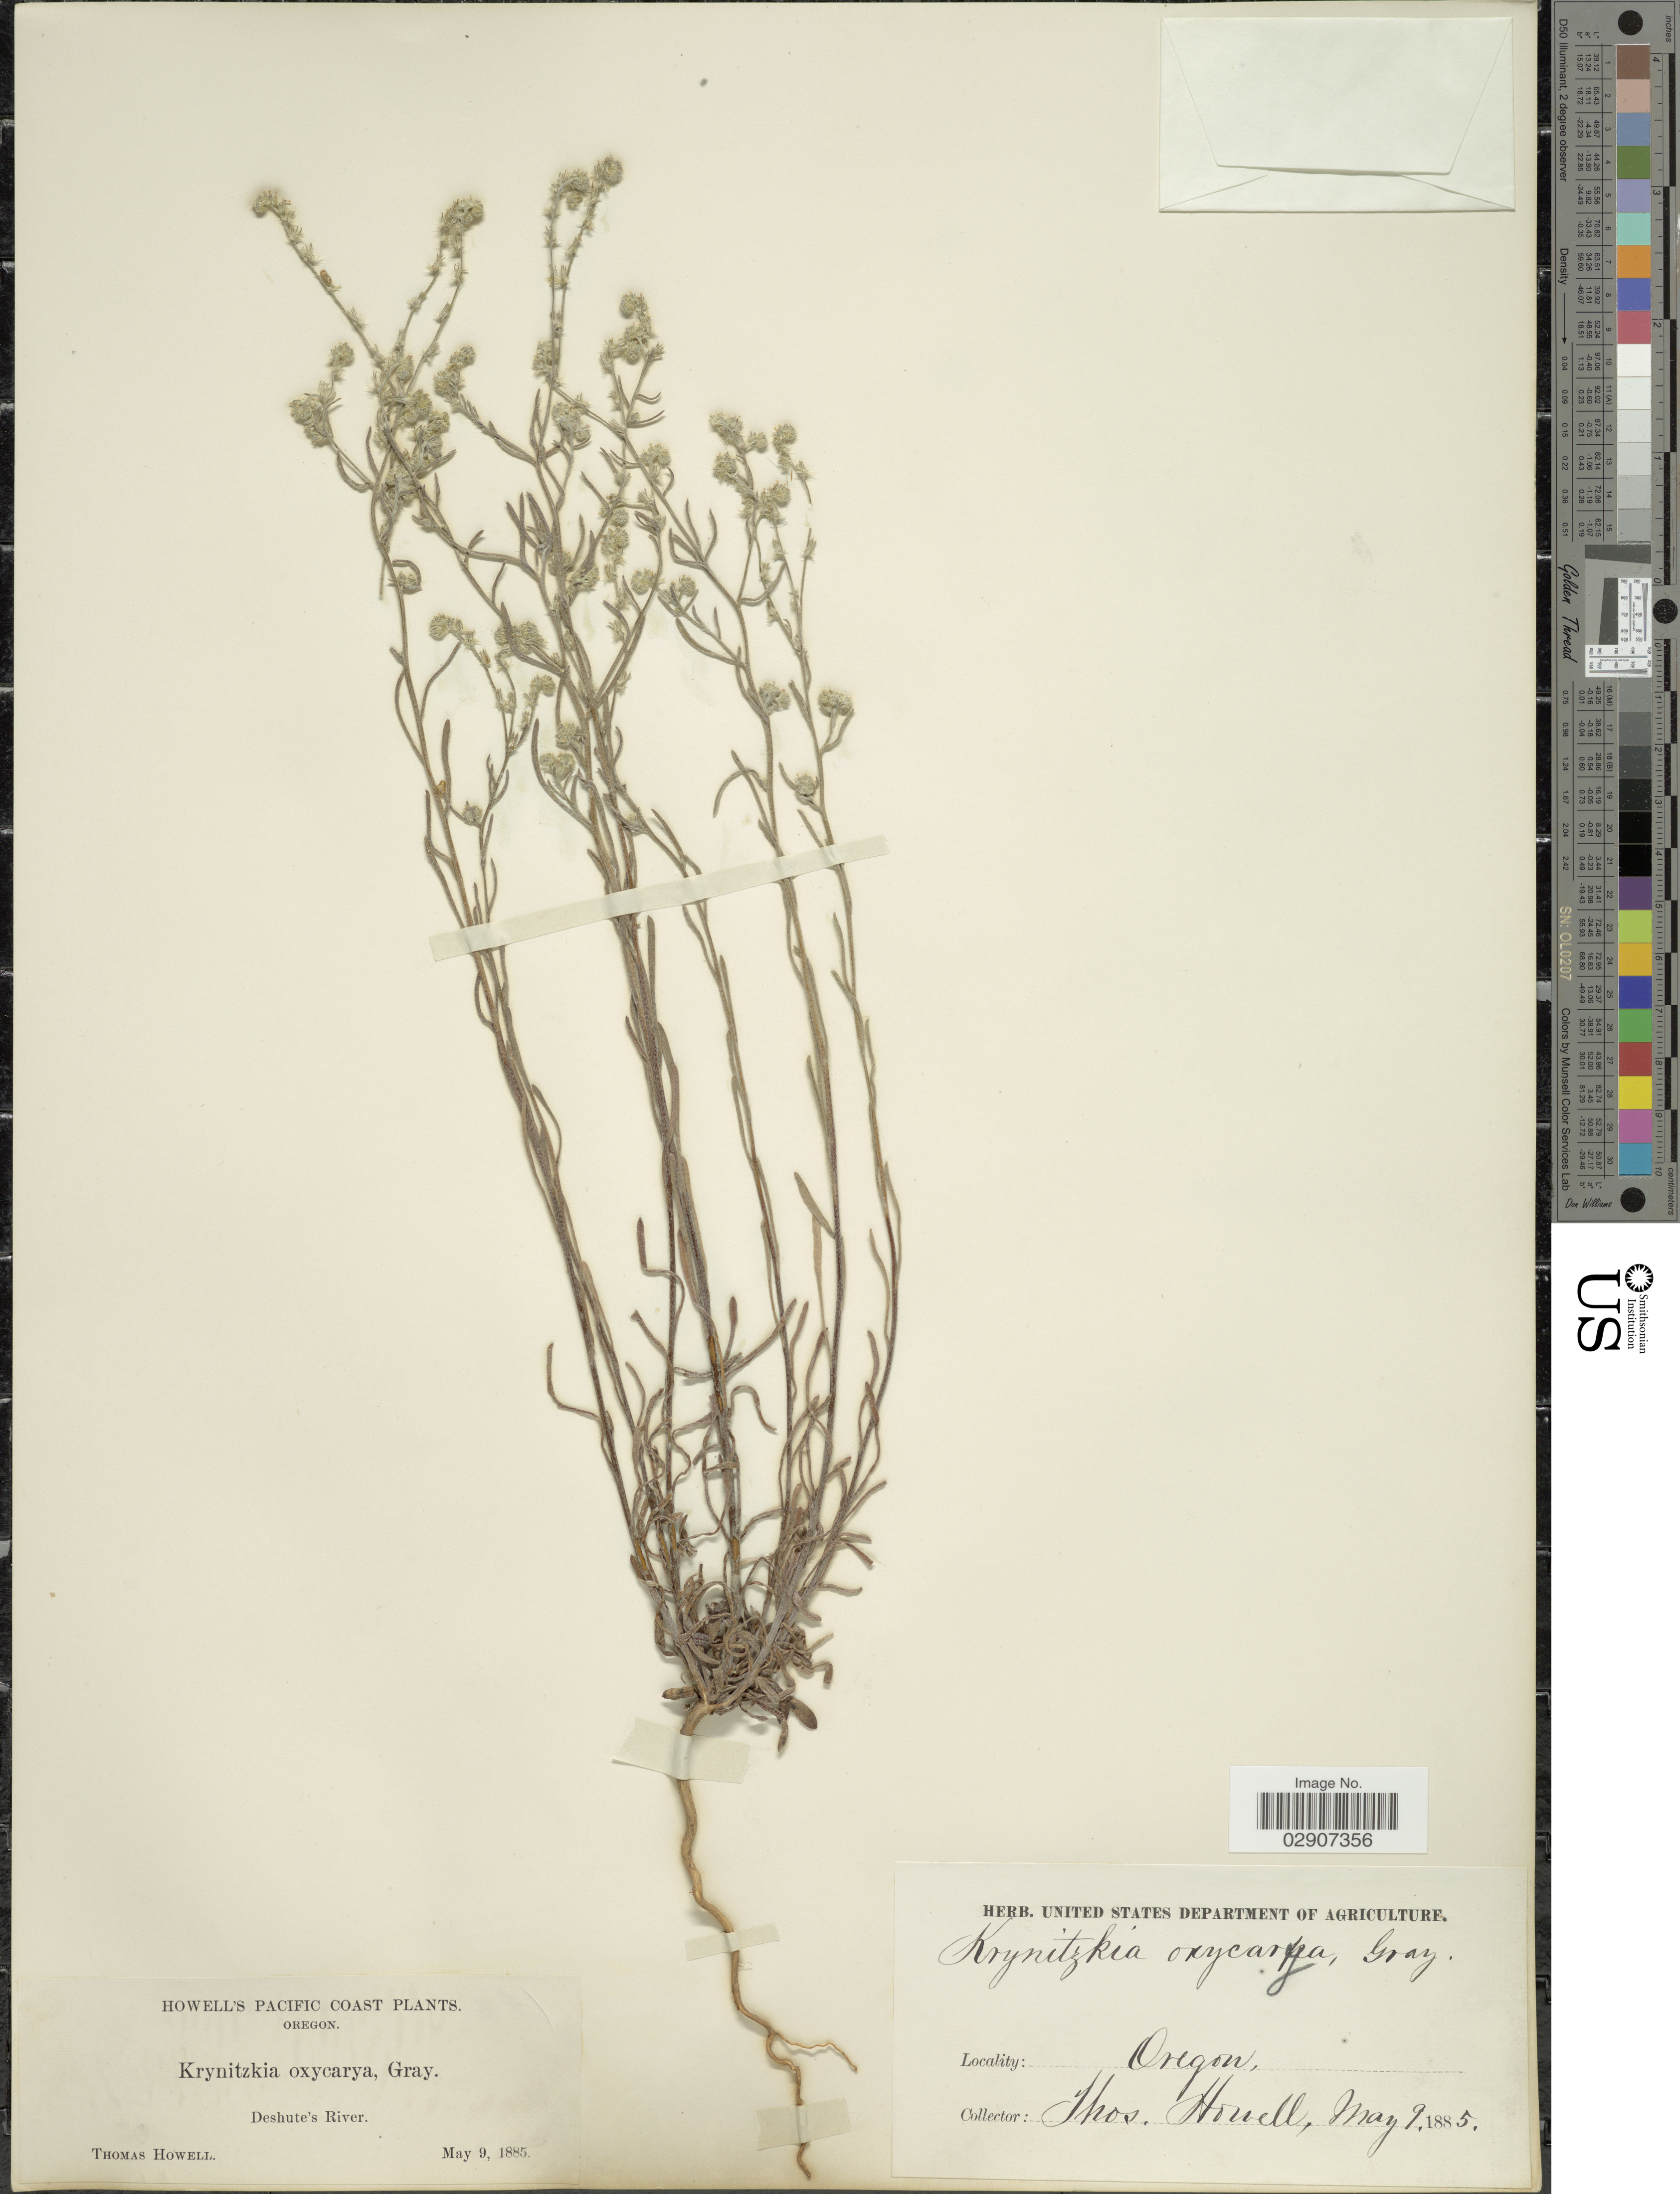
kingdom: Plantae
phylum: Tracheophyta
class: Magnoliopsida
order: Boraginales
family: Boraginaceae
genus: Cryptantha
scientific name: Cryptantha flaccida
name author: (Douglas ex Lehm.) Greene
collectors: T. Howell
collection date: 1885-05-09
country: United States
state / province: Oregon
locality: Pacific Coast, Deshute's River.